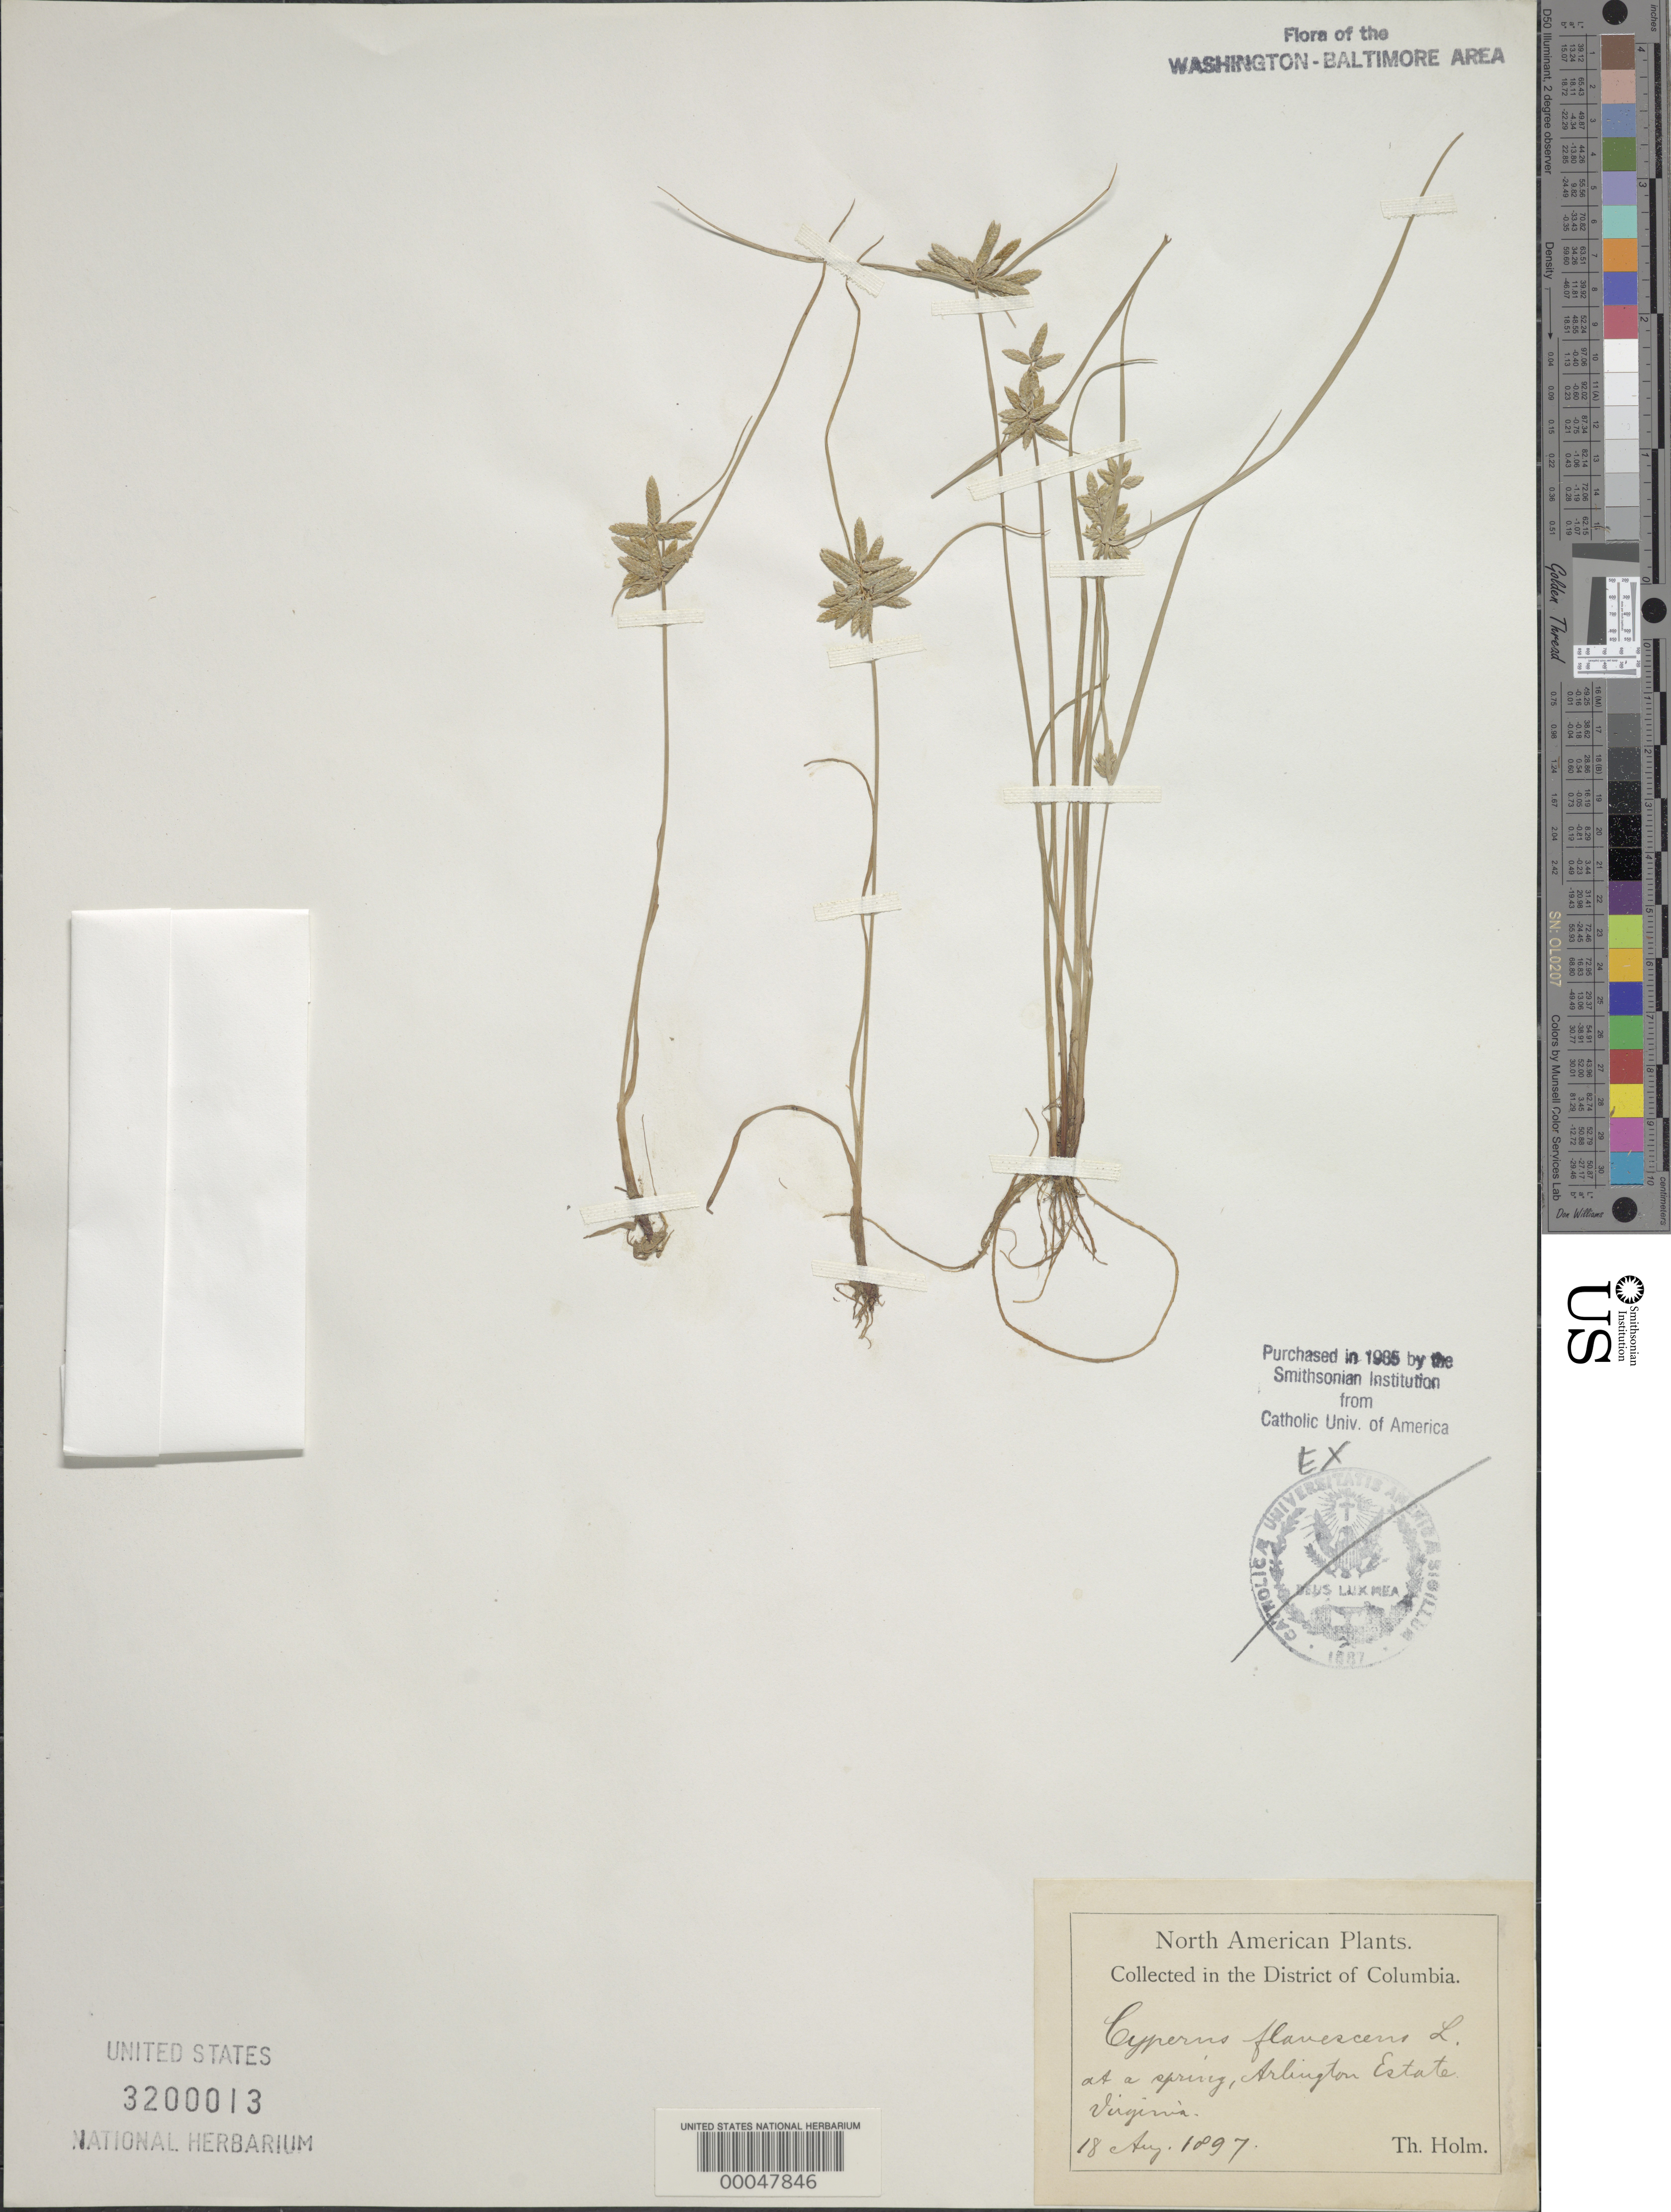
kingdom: Plantae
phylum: Tracheophyta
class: Liliopsida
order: Poales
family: Cyperaceae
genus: Cyperus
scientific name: Cyperus flavescens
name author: L.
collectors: T. Holm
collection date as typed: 18 Aug 1897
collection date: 1897-08-18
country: United States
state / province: Virginia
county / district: Arlington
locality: Arlington Estate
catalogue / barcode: US 3200013